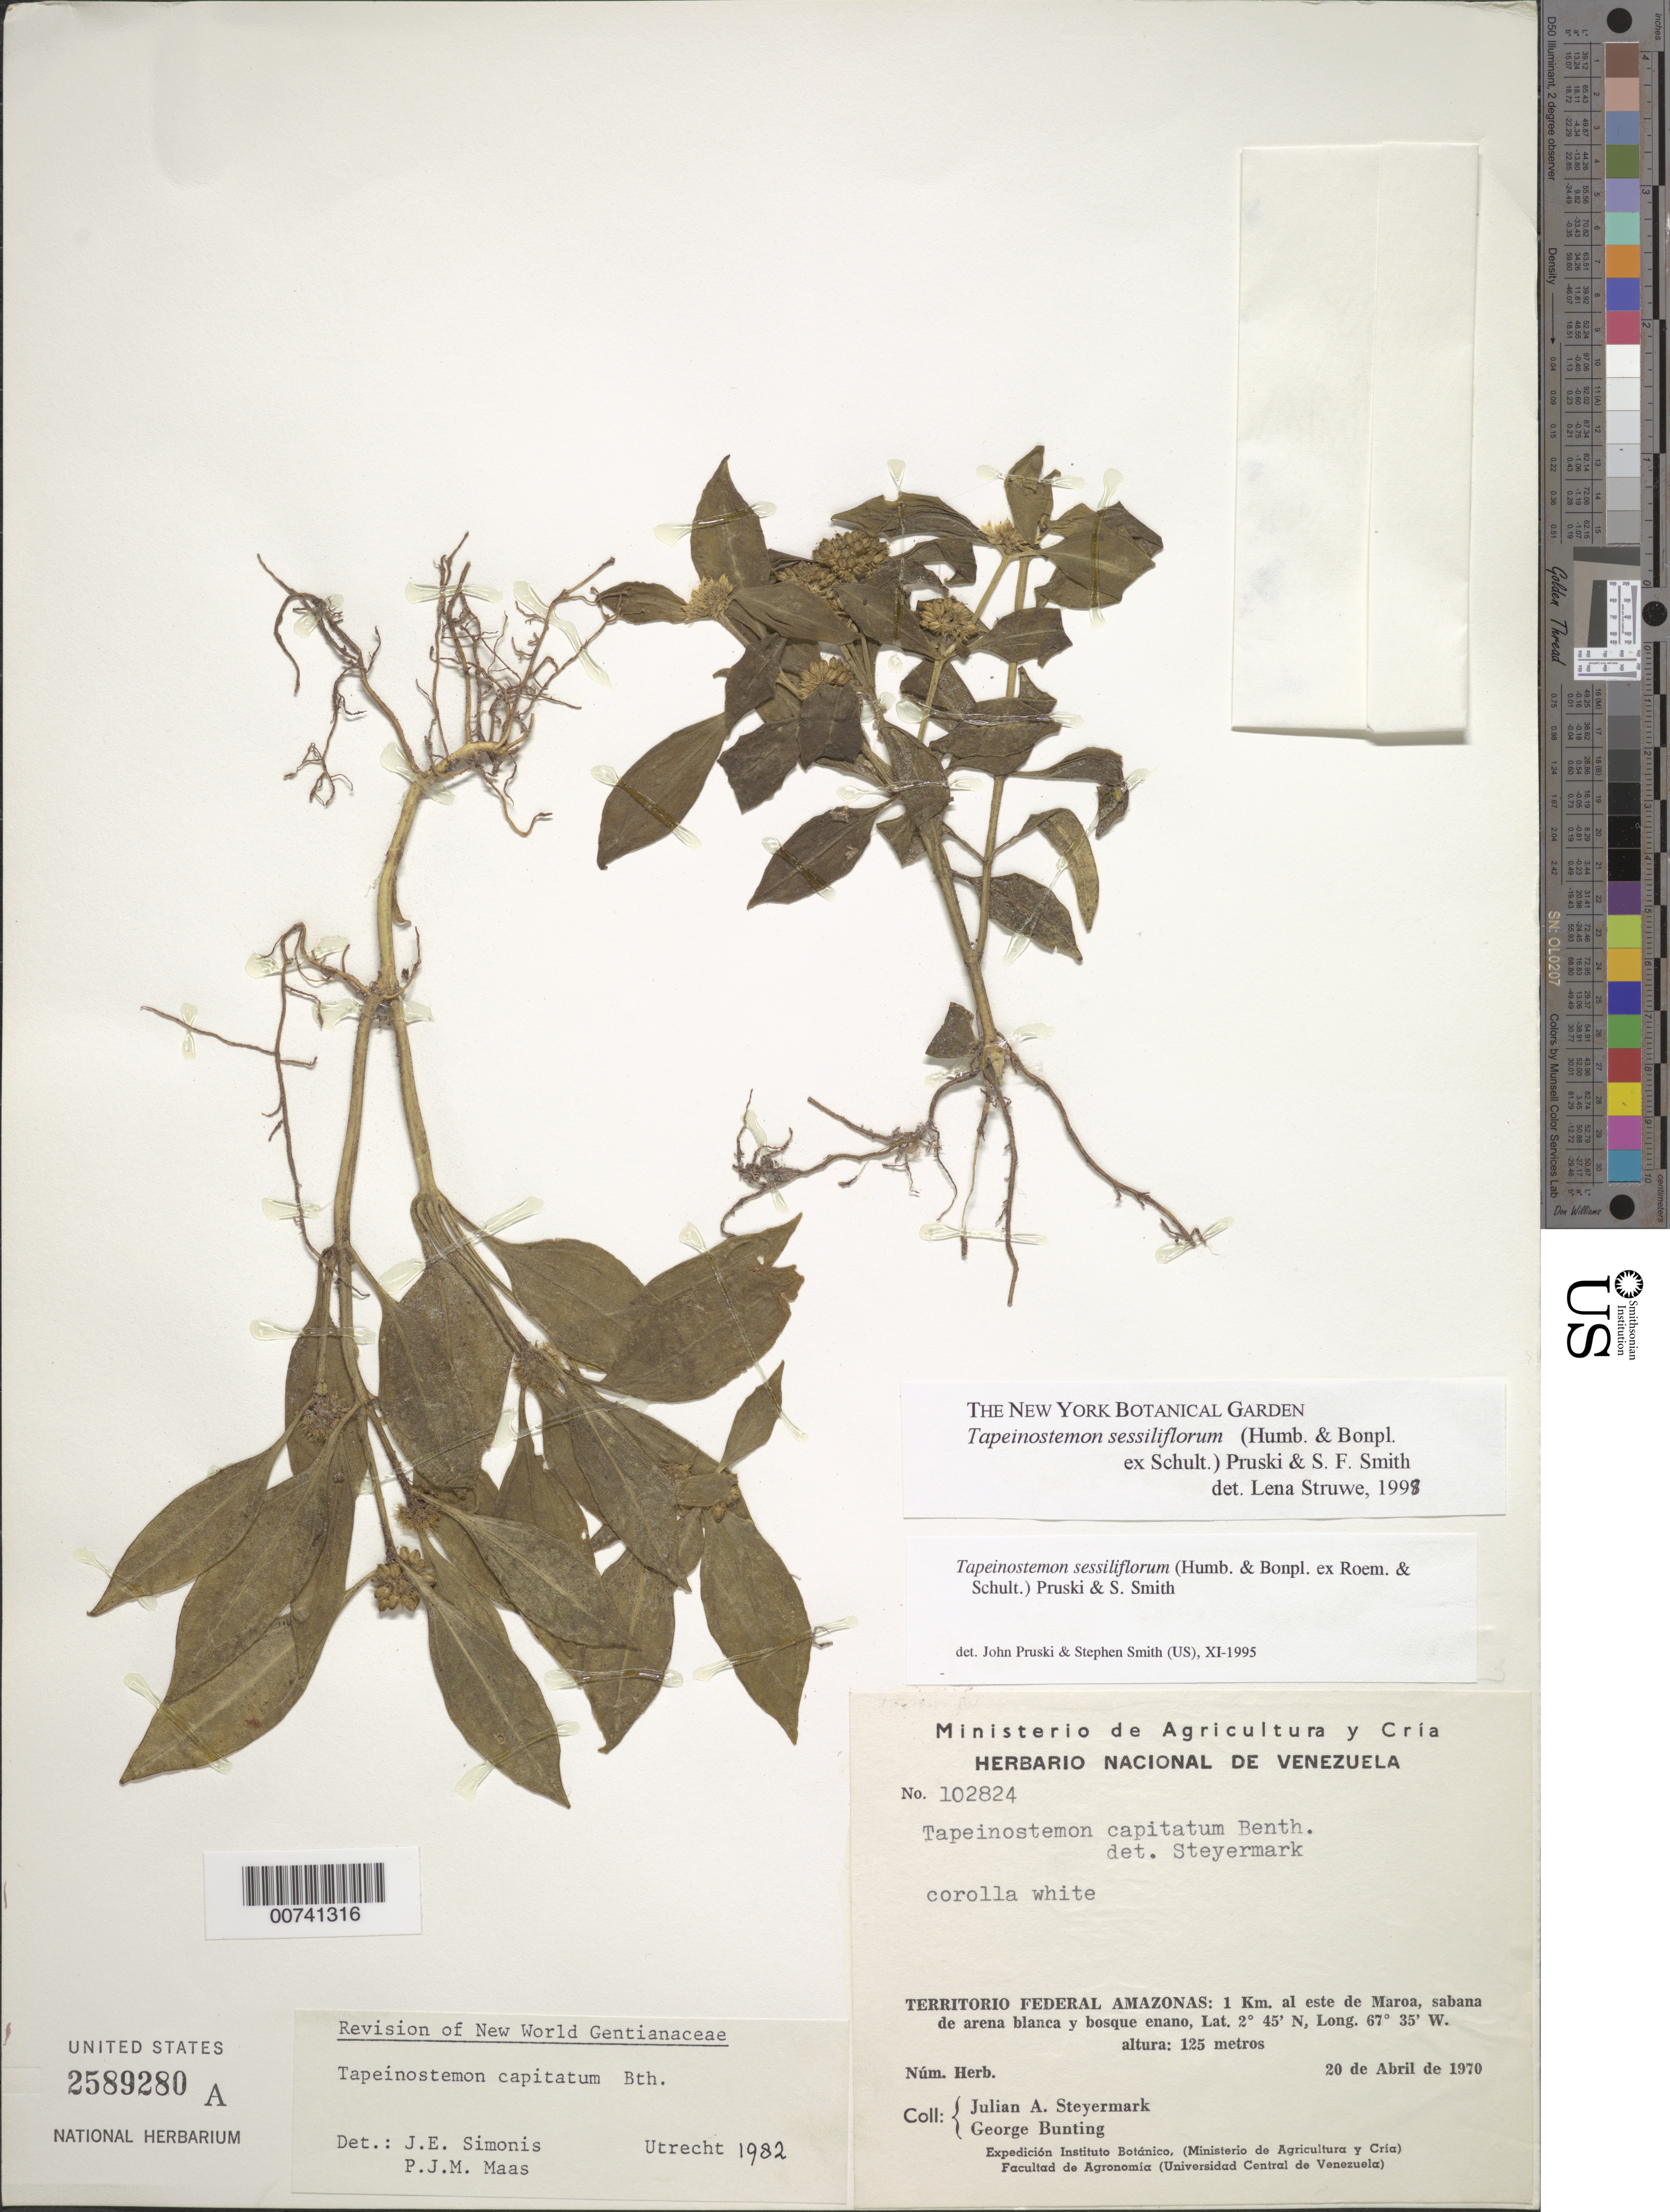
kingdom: Plantae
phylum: Tracheophyta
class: Magnoliopsida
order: Gentianales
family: Gentianaceae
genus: Tapeinostemon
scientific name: Tapeinostemon sessiliflorum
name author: (Humb. & Bonpl. ex Schult.) Pruski & S.F. Sm.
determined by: Struwe, L.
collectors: J. Steyermark & G. S. Bunting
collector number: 102824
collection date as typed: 20-Apr-70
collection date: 1970-04-20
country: Venezuela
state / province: Amazonas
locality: Maroa, 1 km E of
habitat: White sand savanna and dwarf forest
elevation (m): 125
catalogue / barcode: US 2589280A